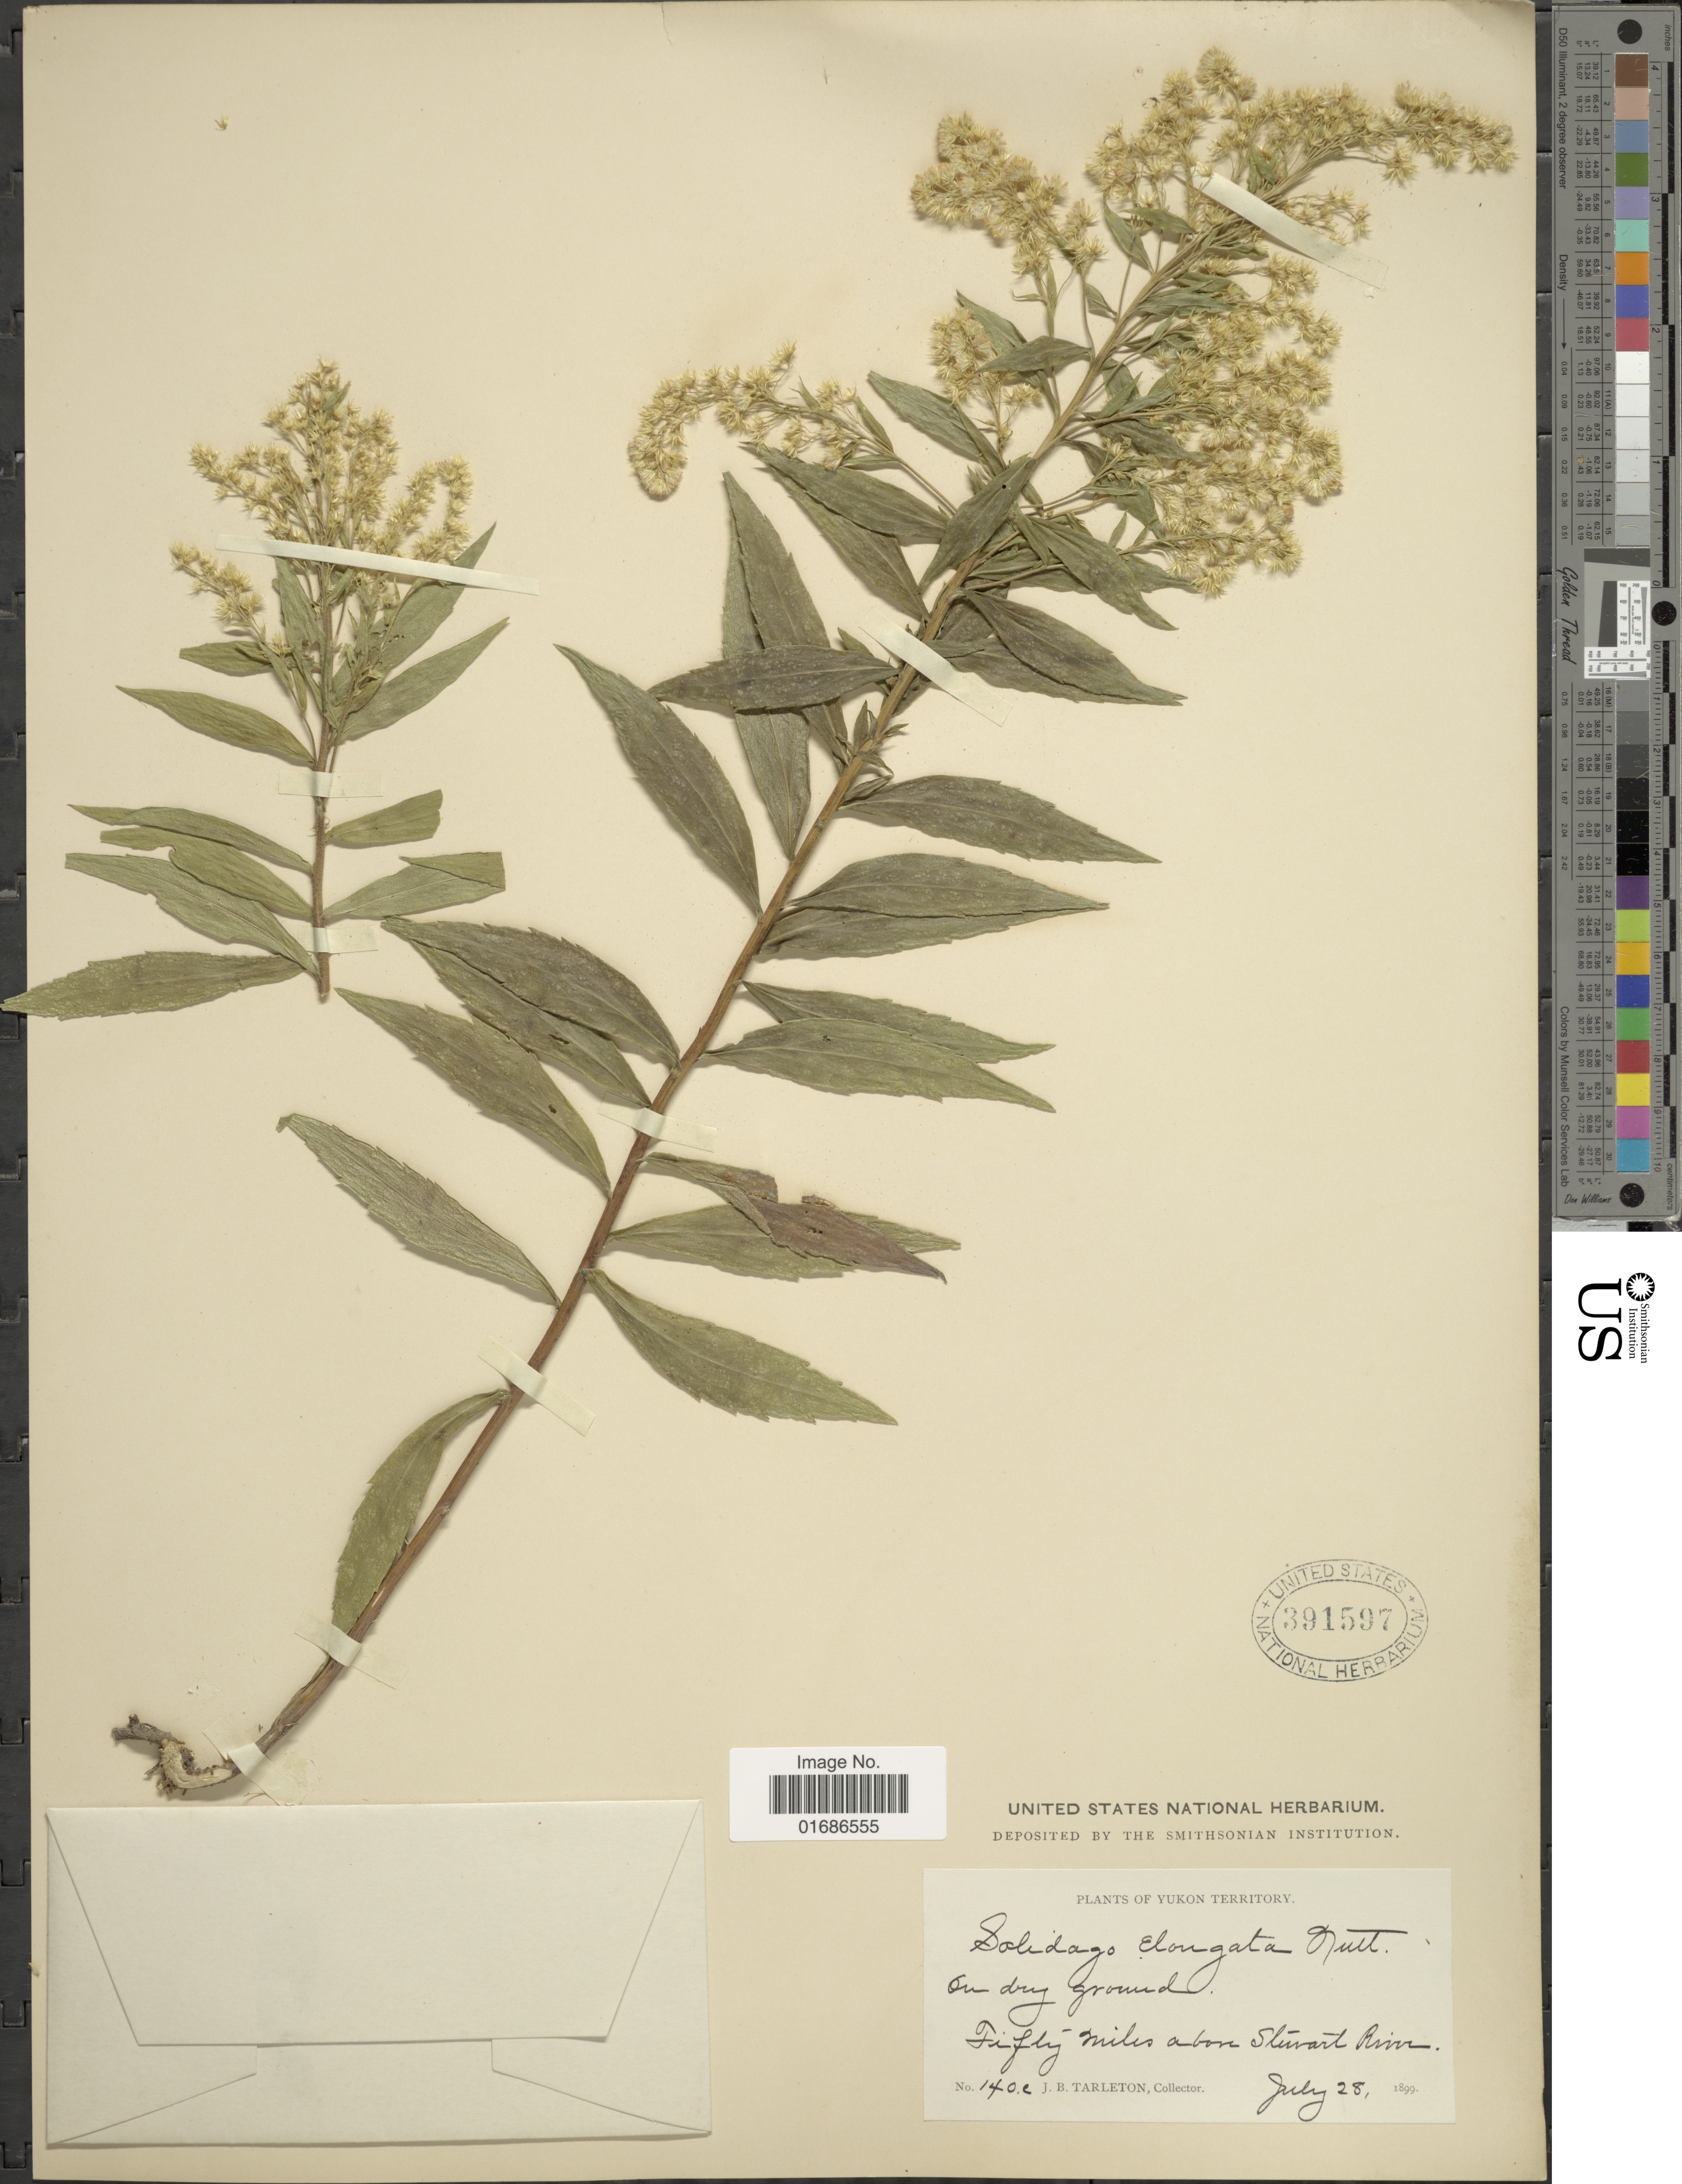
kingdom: Plantae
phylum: Tracheophyta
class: Magnoliopsida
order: Asterales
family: Asteraceae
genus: Solidago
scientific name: Solidago elongata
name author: Nutt.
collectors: J. Tarleton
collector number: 140.e.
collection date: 1899-07-28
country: Canada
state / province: Yukon Territory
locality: On dry ground, Fifty miles above Stewart River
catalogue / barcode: US 391597